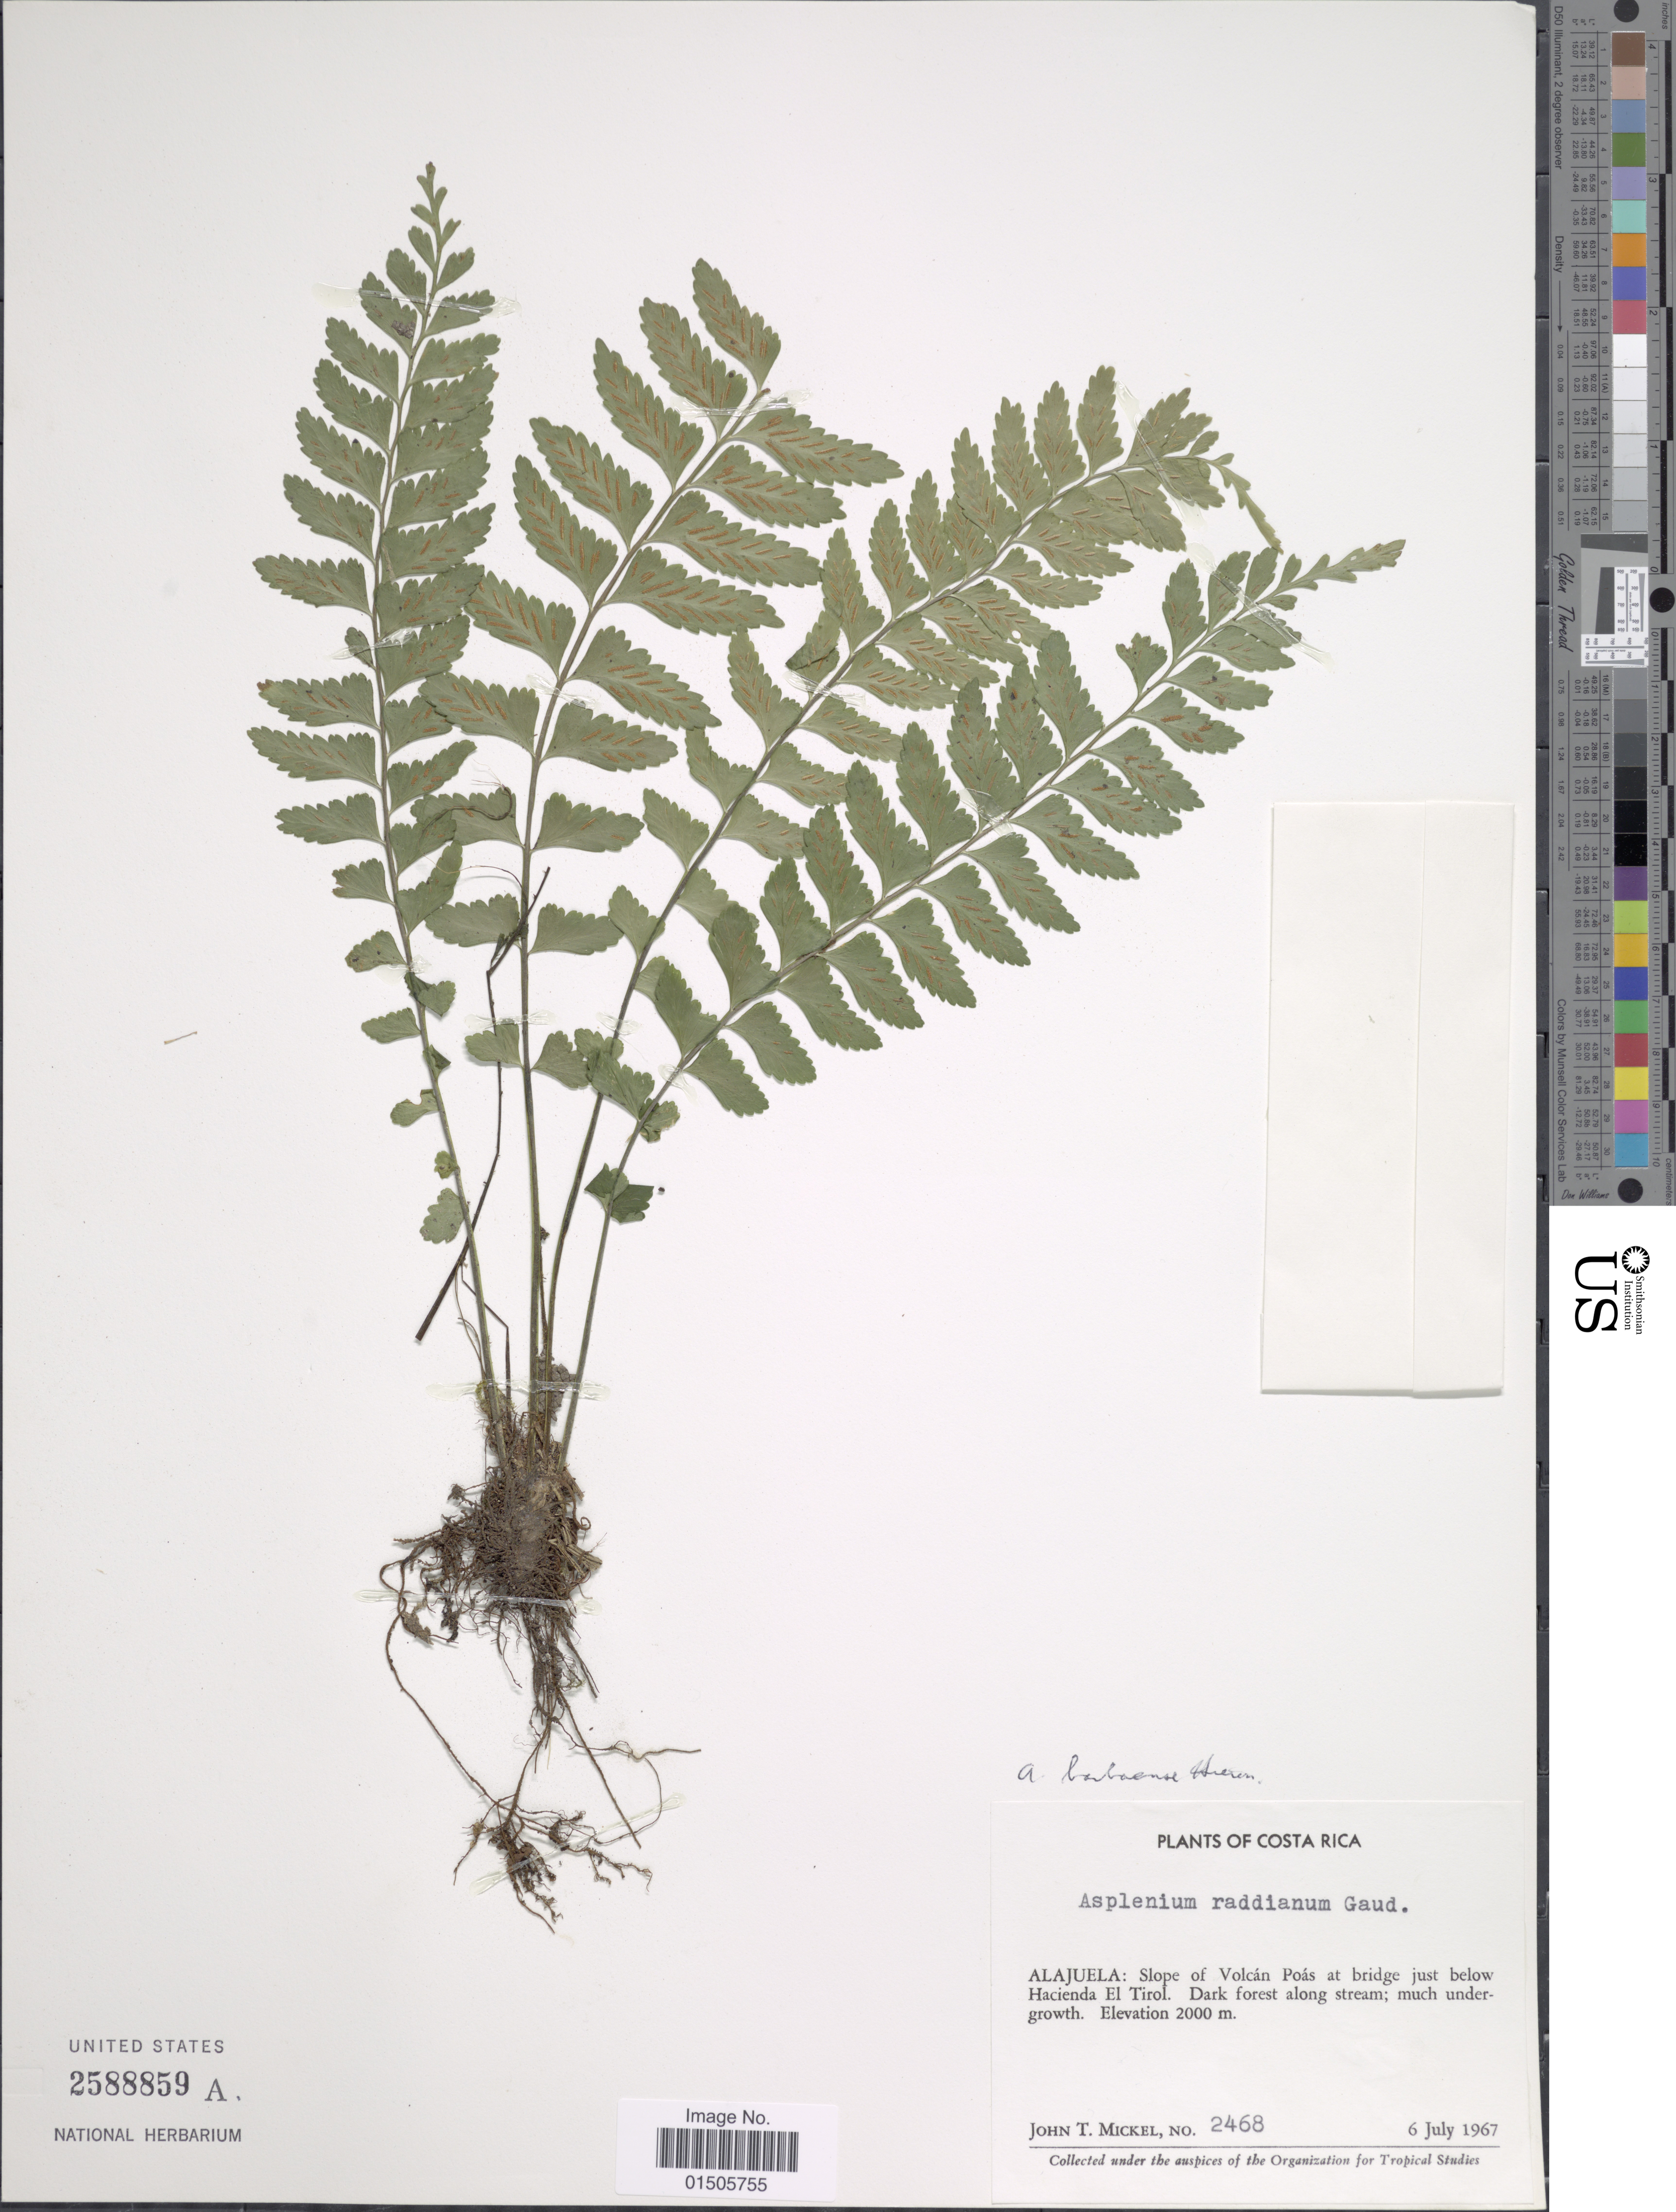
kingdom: Plantae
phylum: Tracheophyta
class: Polypodiopsida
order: Polypodiales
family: Aspleniaceae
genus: Asplenium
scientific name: Asplenium barbaense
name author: Hieron.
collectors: J. T. Mickel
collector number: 2468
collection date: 1967-07-06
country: Costa Rica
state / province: Alajuela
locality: Slope of Volcan Poas at bridge just below Hacienda El Tirol. Dark forest along stream; much undergrowth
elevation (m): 2000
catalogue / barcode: US 2588859A